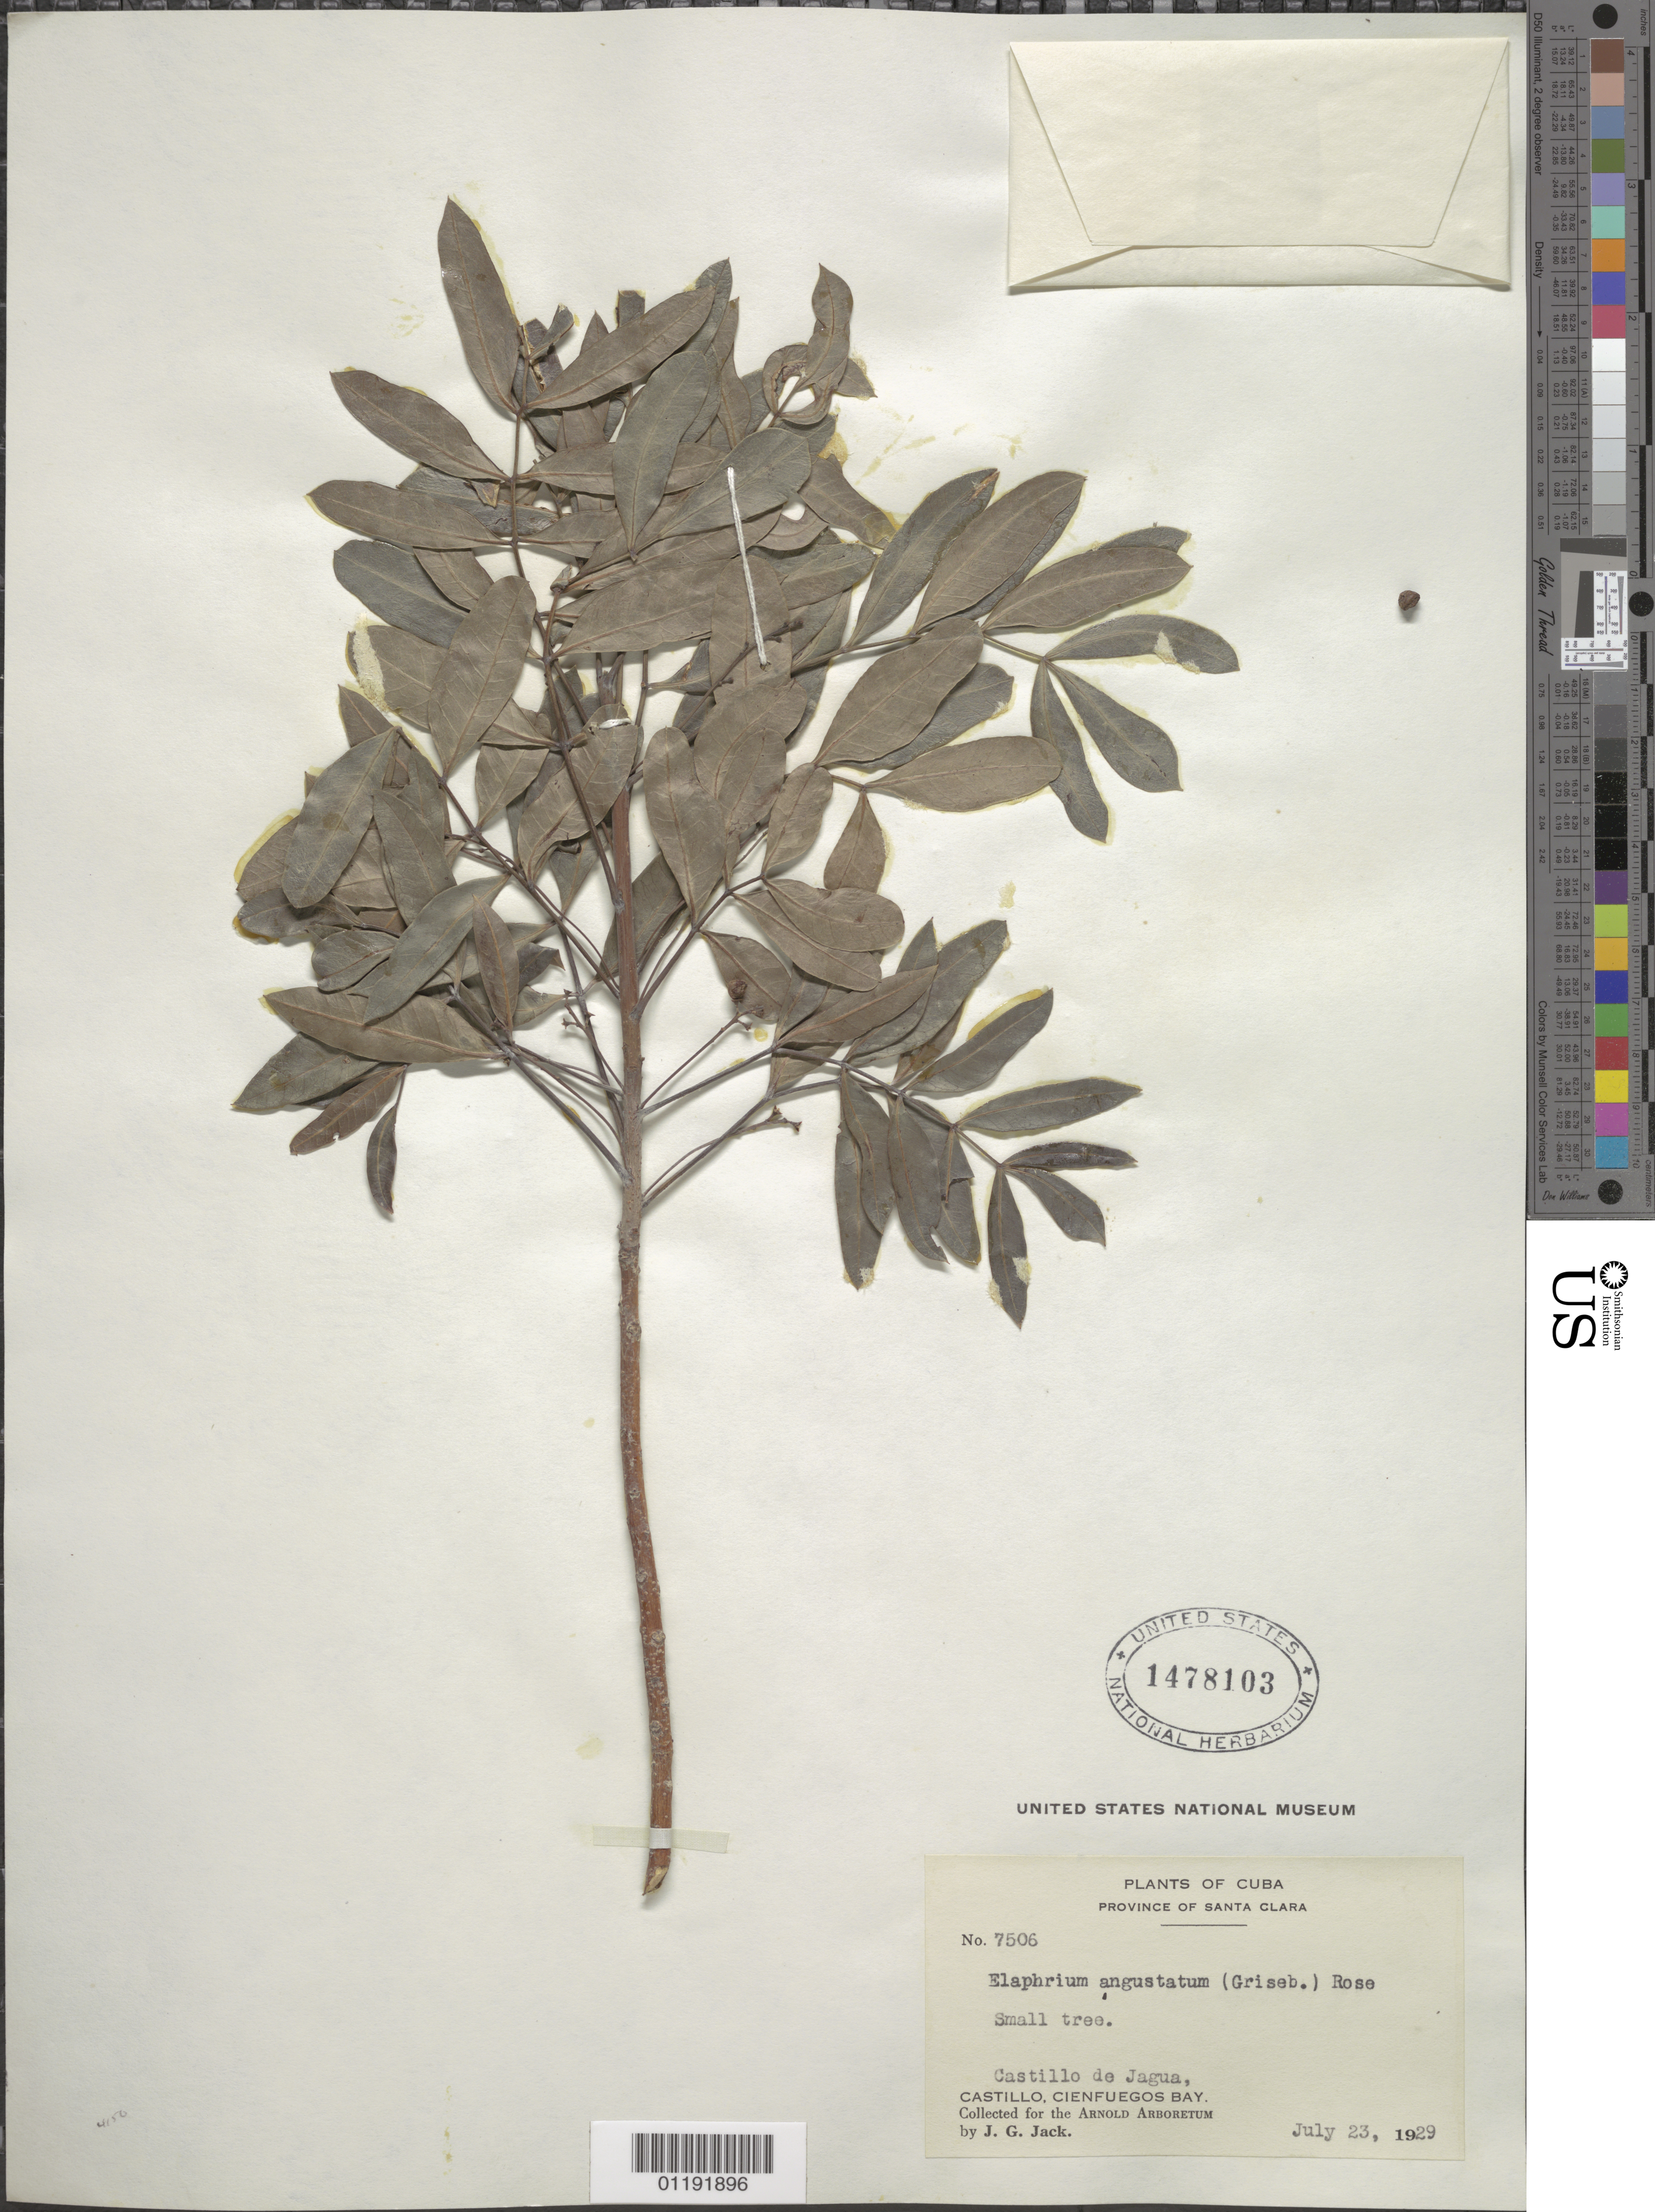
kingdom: Plantae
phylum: Tracheophyta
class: Magnoliopsida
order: Sapindales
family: Burseraceae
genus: Bursera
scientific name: Bursera angustata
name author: Griseb.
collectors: J. G. Jack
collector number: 7506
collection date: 1929-07-23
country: Cuba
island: Cuba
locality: Cienfuegos Bay, Castillo, Castillo de Jagua (Jagua fortress)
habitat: Bay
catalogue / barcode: US 1478103